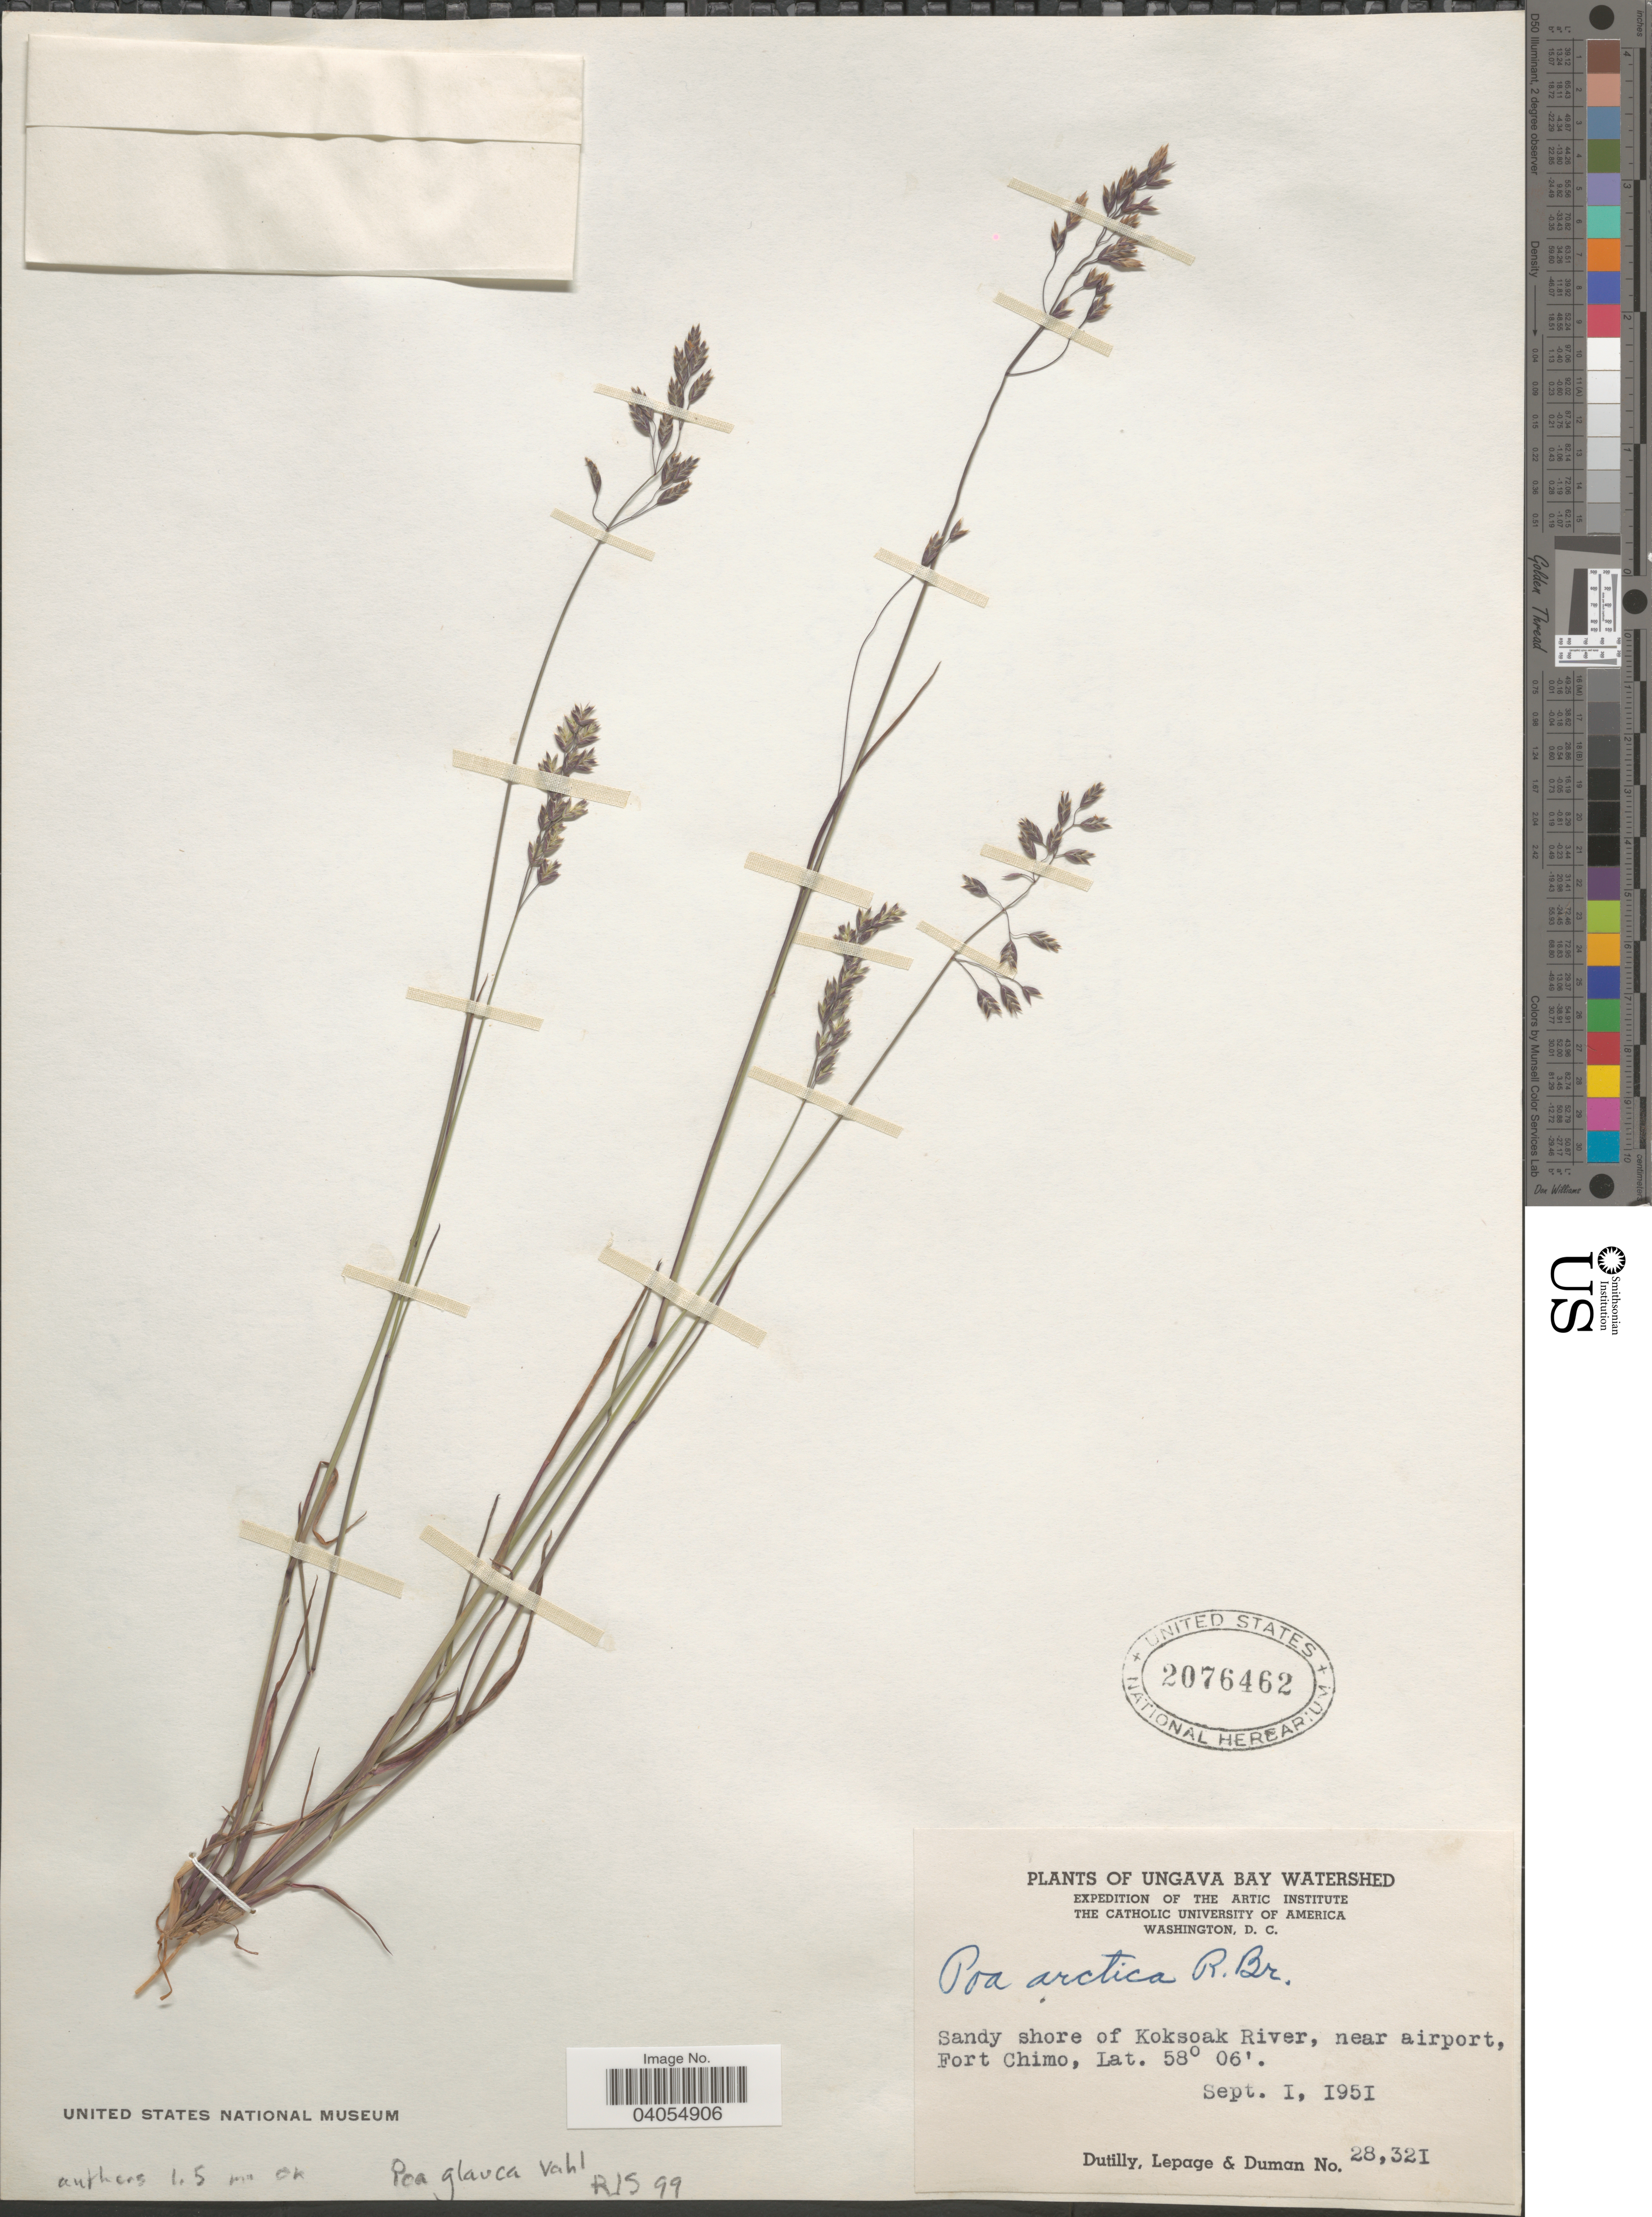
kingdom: Plantae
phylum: Tracheophyta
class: Liliopsida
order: Poales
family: Poaceae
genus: Poa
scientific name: Poa arctica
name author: R. Br.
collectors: -. Dutilly, -. LePage & -. Duman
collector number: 28321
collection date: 1951-09-01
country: Canada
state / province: Quebec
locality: Ungava bay Watershed. Sandy shore of Koksoak River, near airport, Fort Chimo.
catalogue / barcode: US 2076462